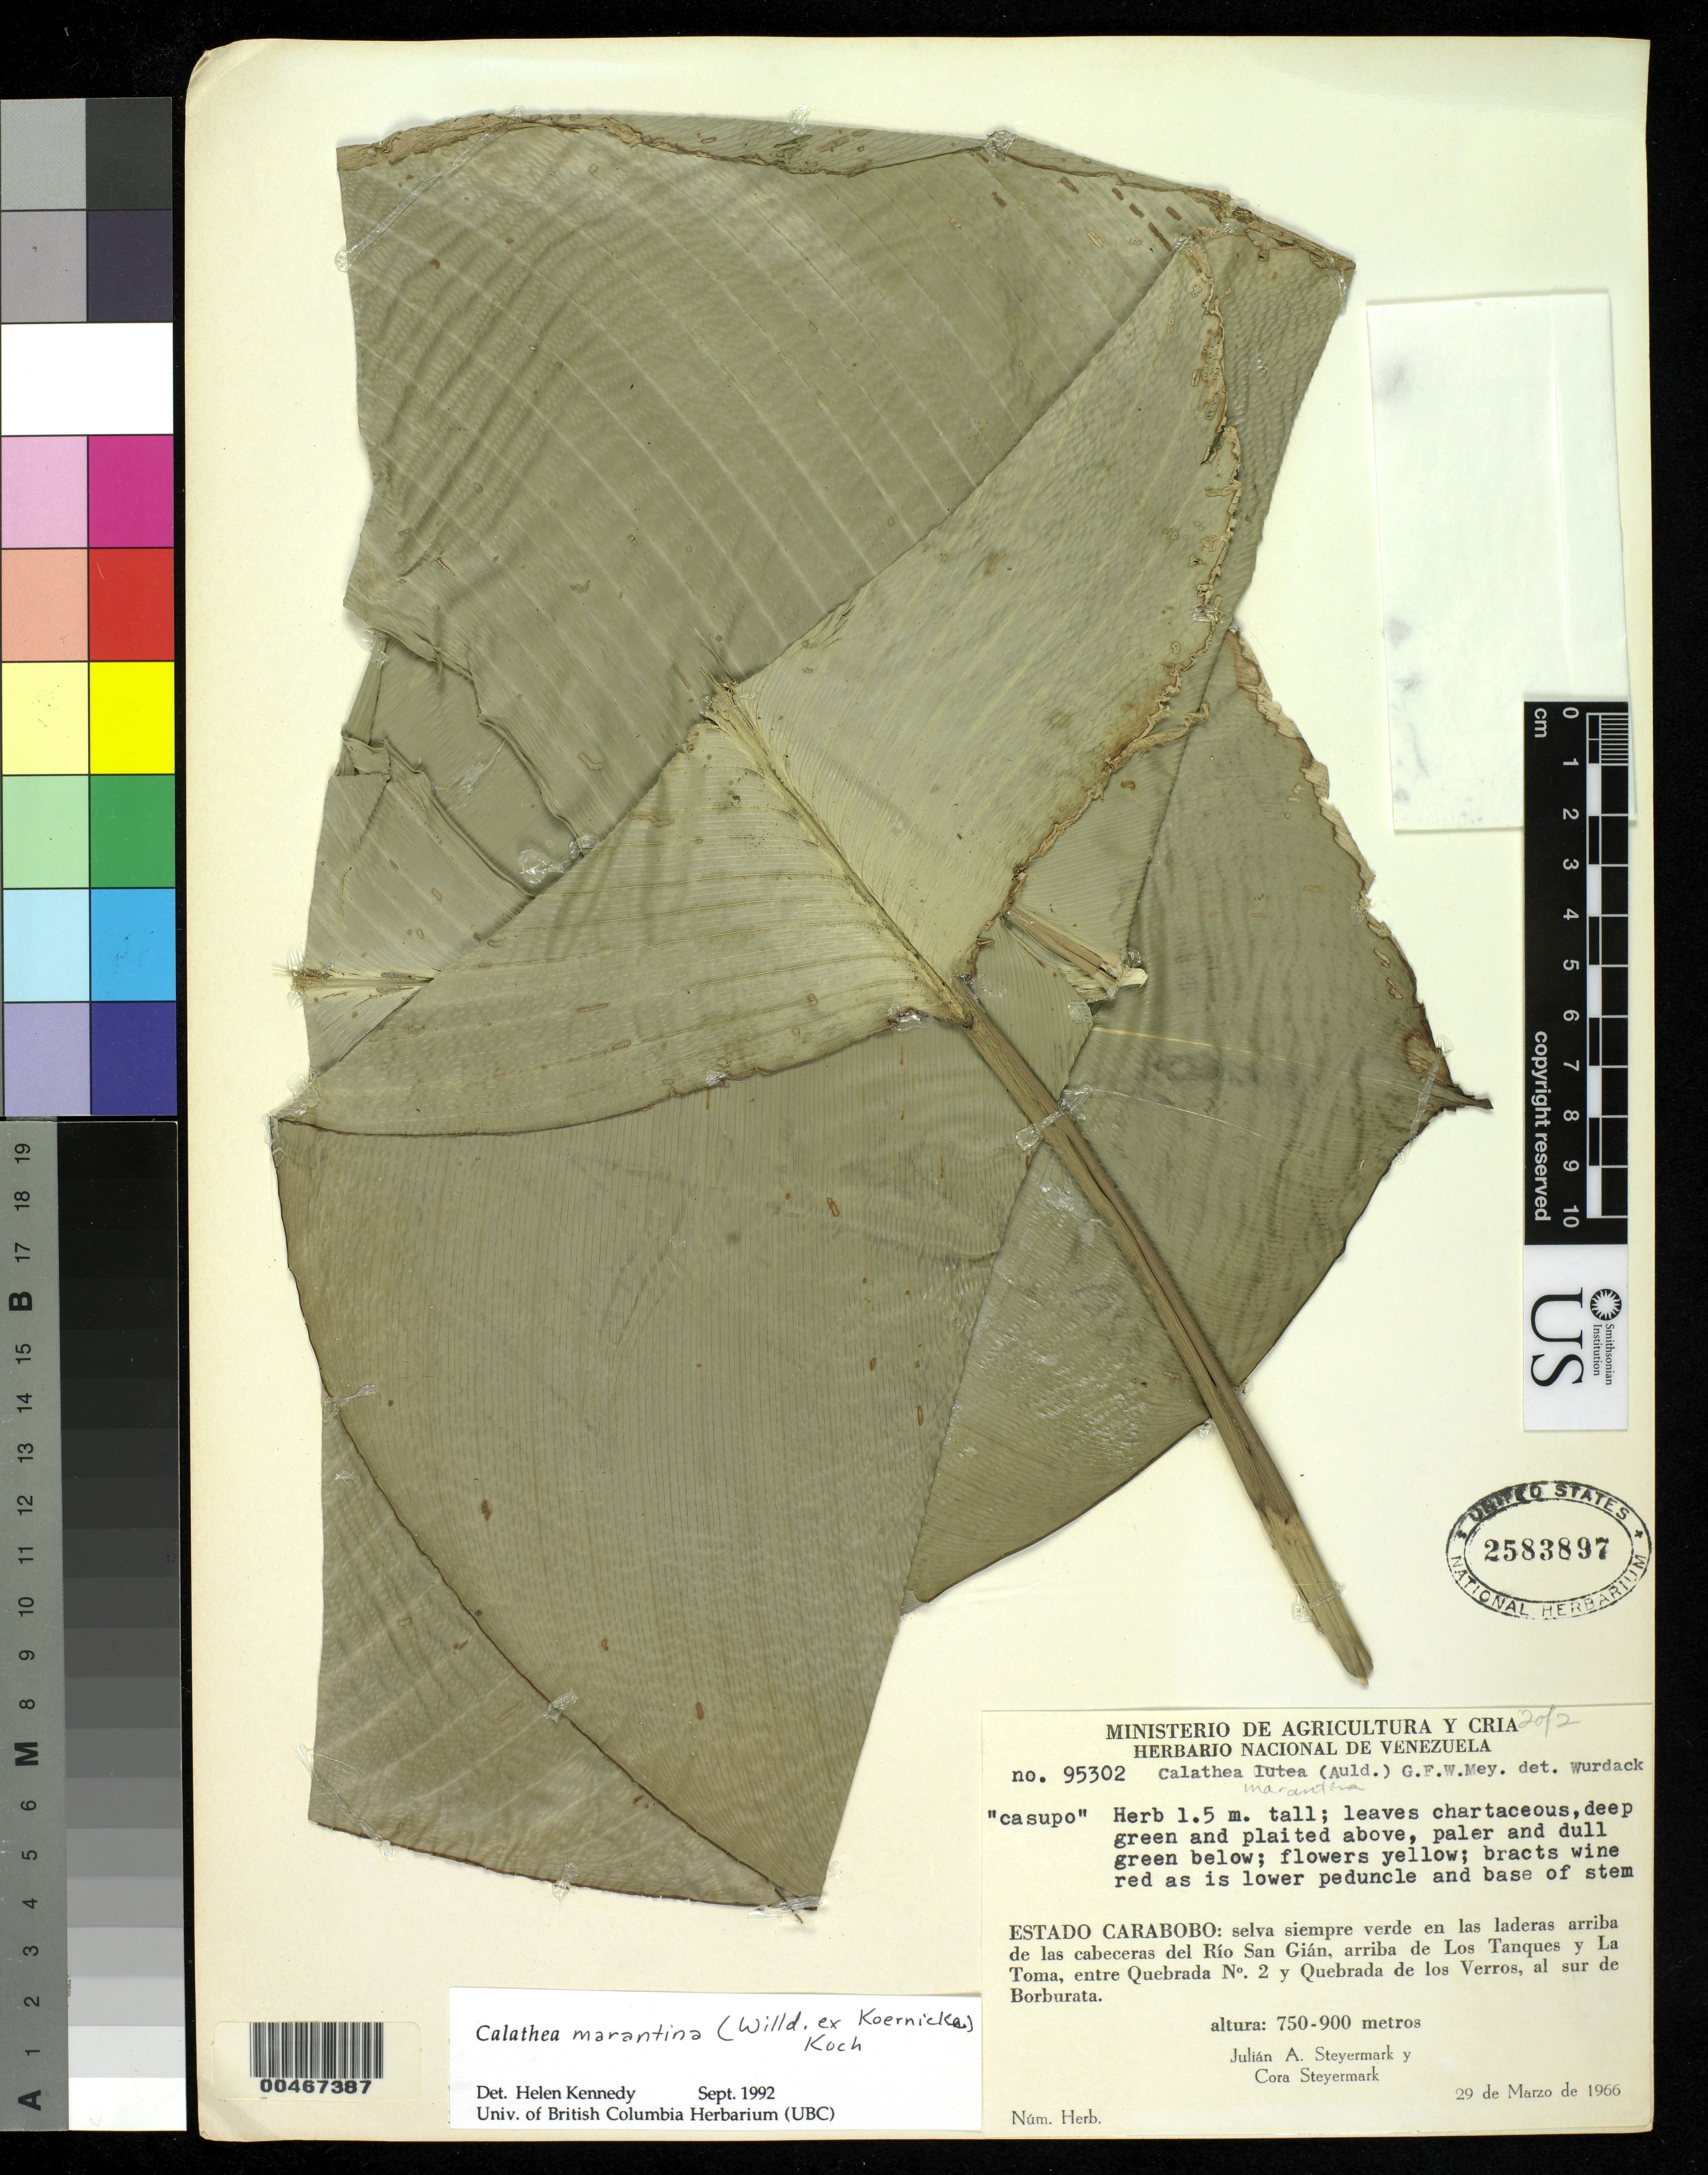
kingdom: Plantae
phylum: Tracheophyta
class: Liliopsida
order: Zingiberales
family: Marantaceae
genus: Calathea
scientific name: Calathea marantina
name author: (Willd. ex Körn.) K. Koch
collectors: J. Steyermark & C. Steyermark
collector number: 95302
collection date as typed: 29 Mar 1966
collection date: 1966-03-29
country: Venezuela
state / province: Carabobo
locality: Rio san gian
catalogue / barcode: US 2583897